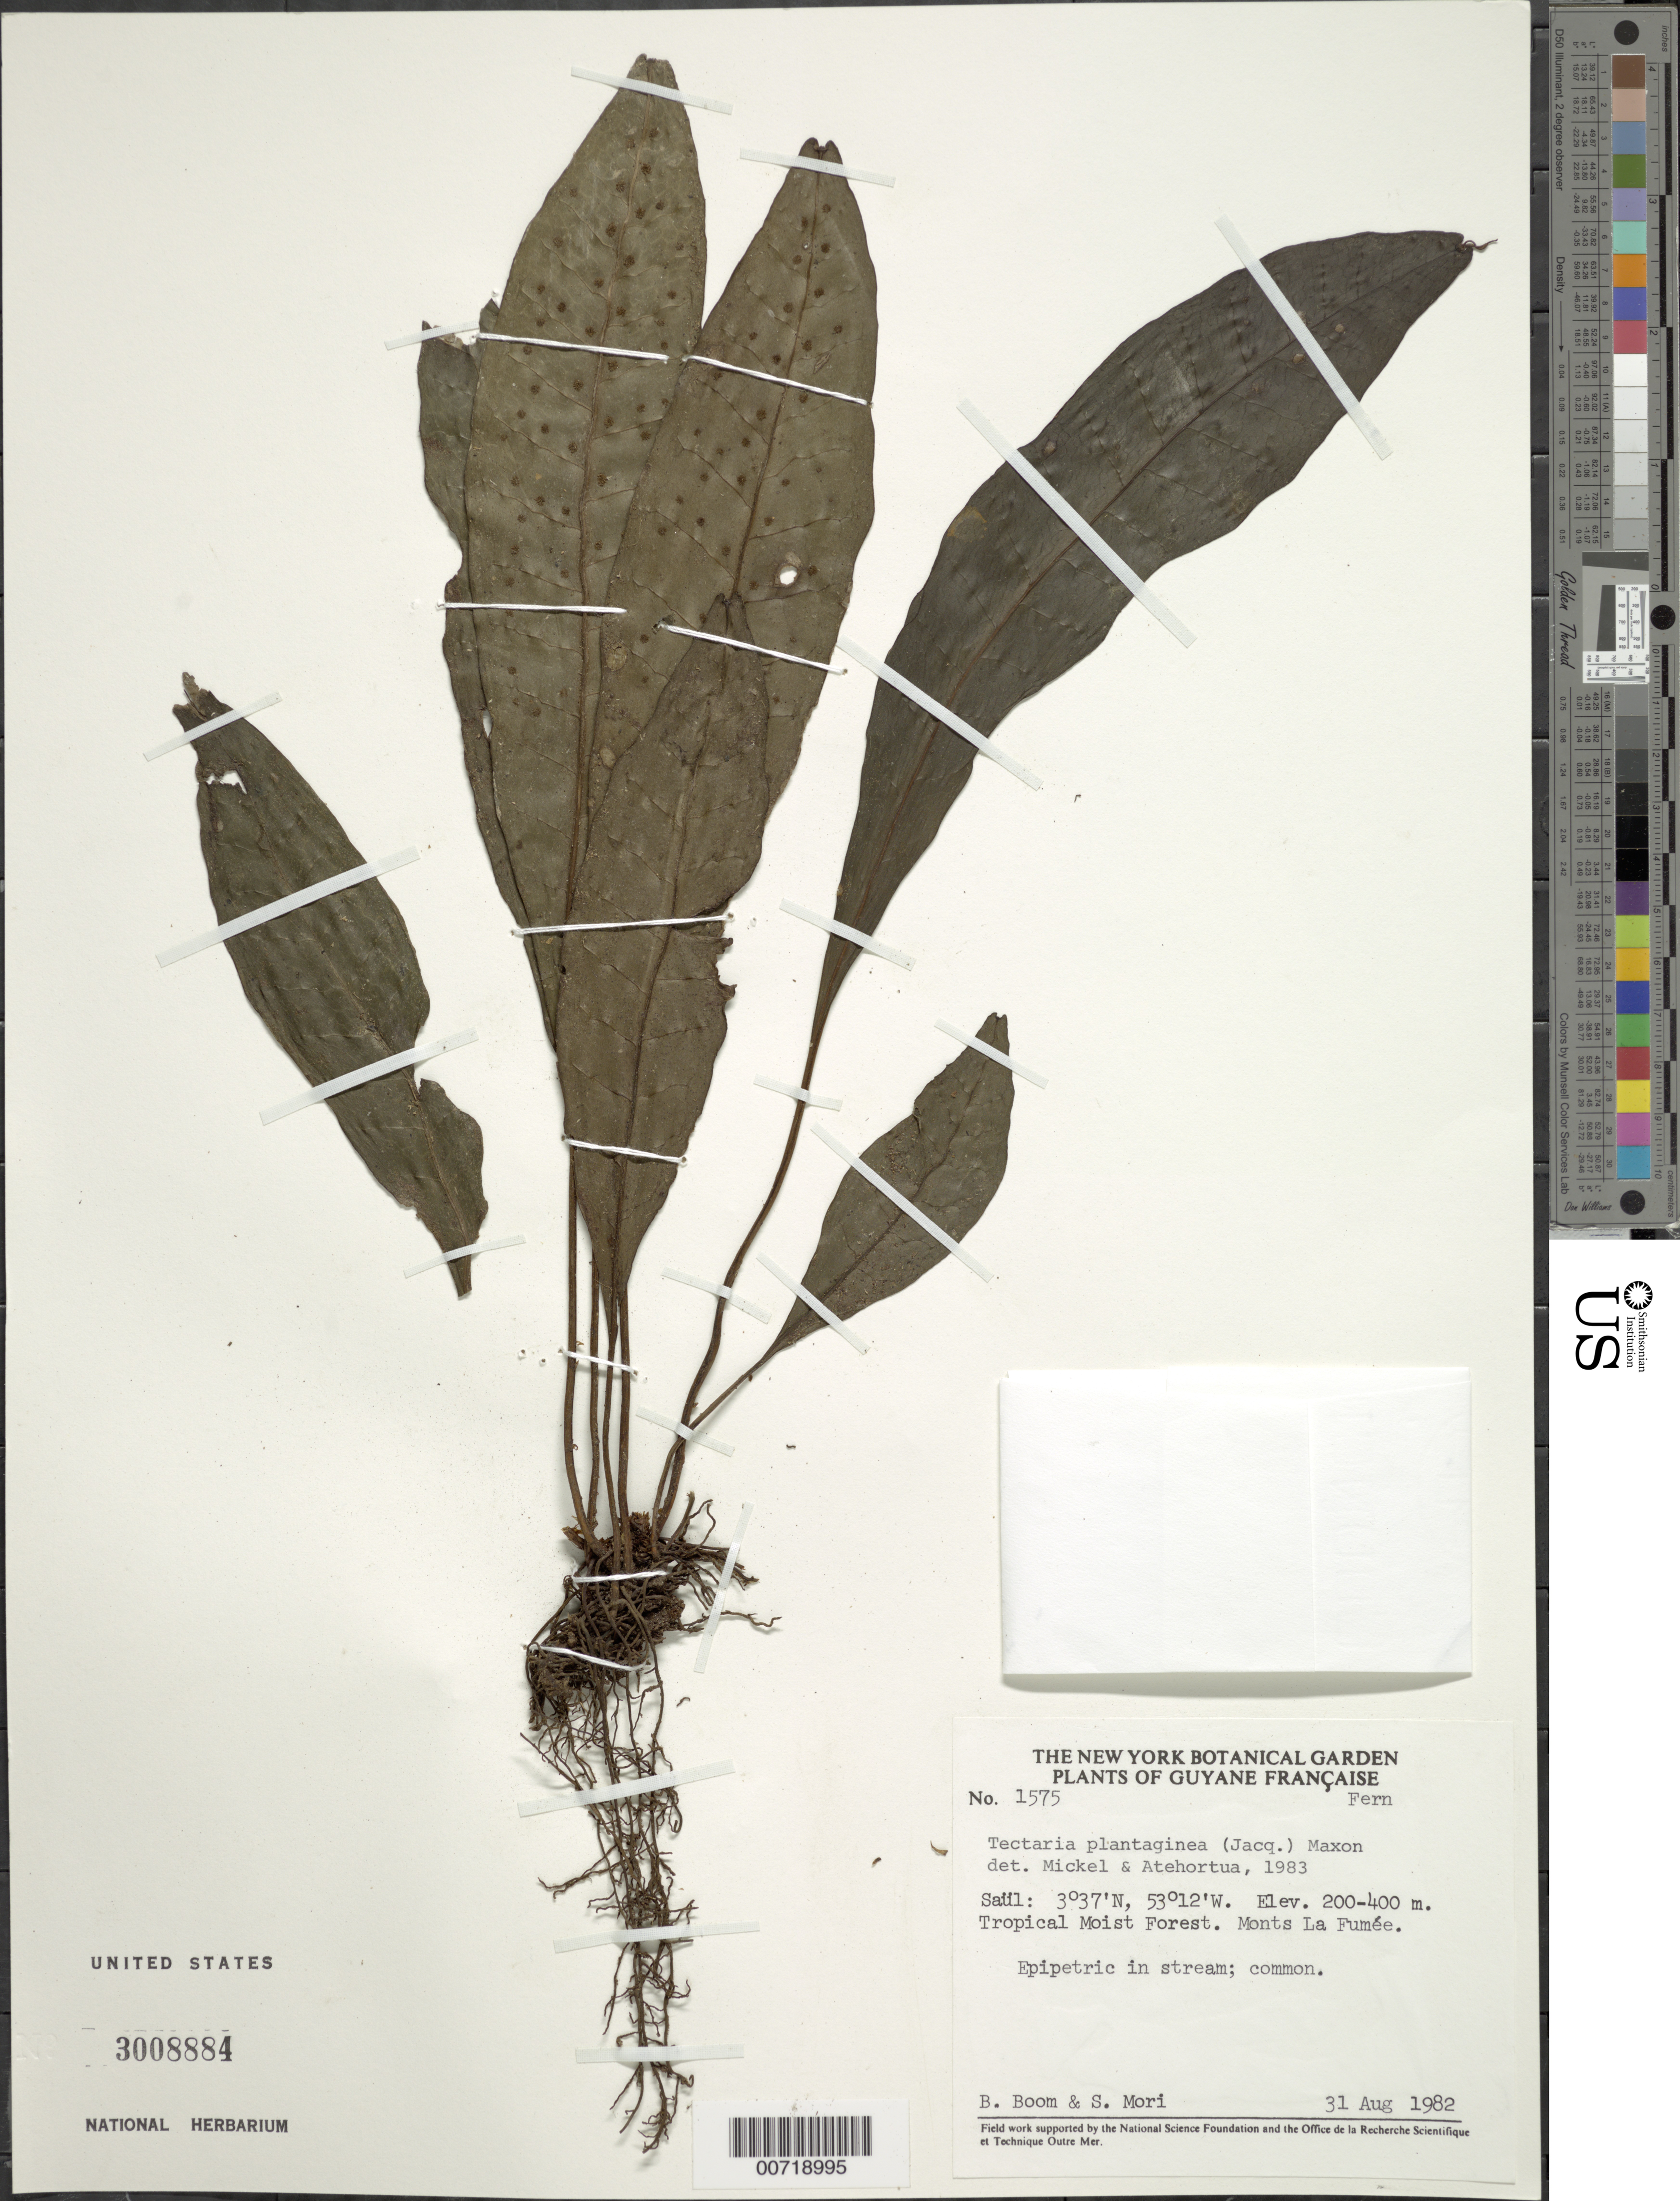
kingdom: Plantae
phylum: Tracheophyta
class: Polypodiopsida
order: Polypodiales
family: Tectariaceae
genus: Tectaria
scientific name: Tectaria plantaginea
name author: (Jacq.) Maxon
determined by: Mickel, J. T.; Atehortúa, L. G.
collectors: B. M. Boom & S. Mori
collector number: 1575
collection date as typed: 31-Aug-82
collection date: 1982-08-31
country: French Guiana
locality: Saül, Monts La Fumée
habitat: Tropical moist forest; in stream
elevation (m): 200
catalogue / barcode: US 3008884